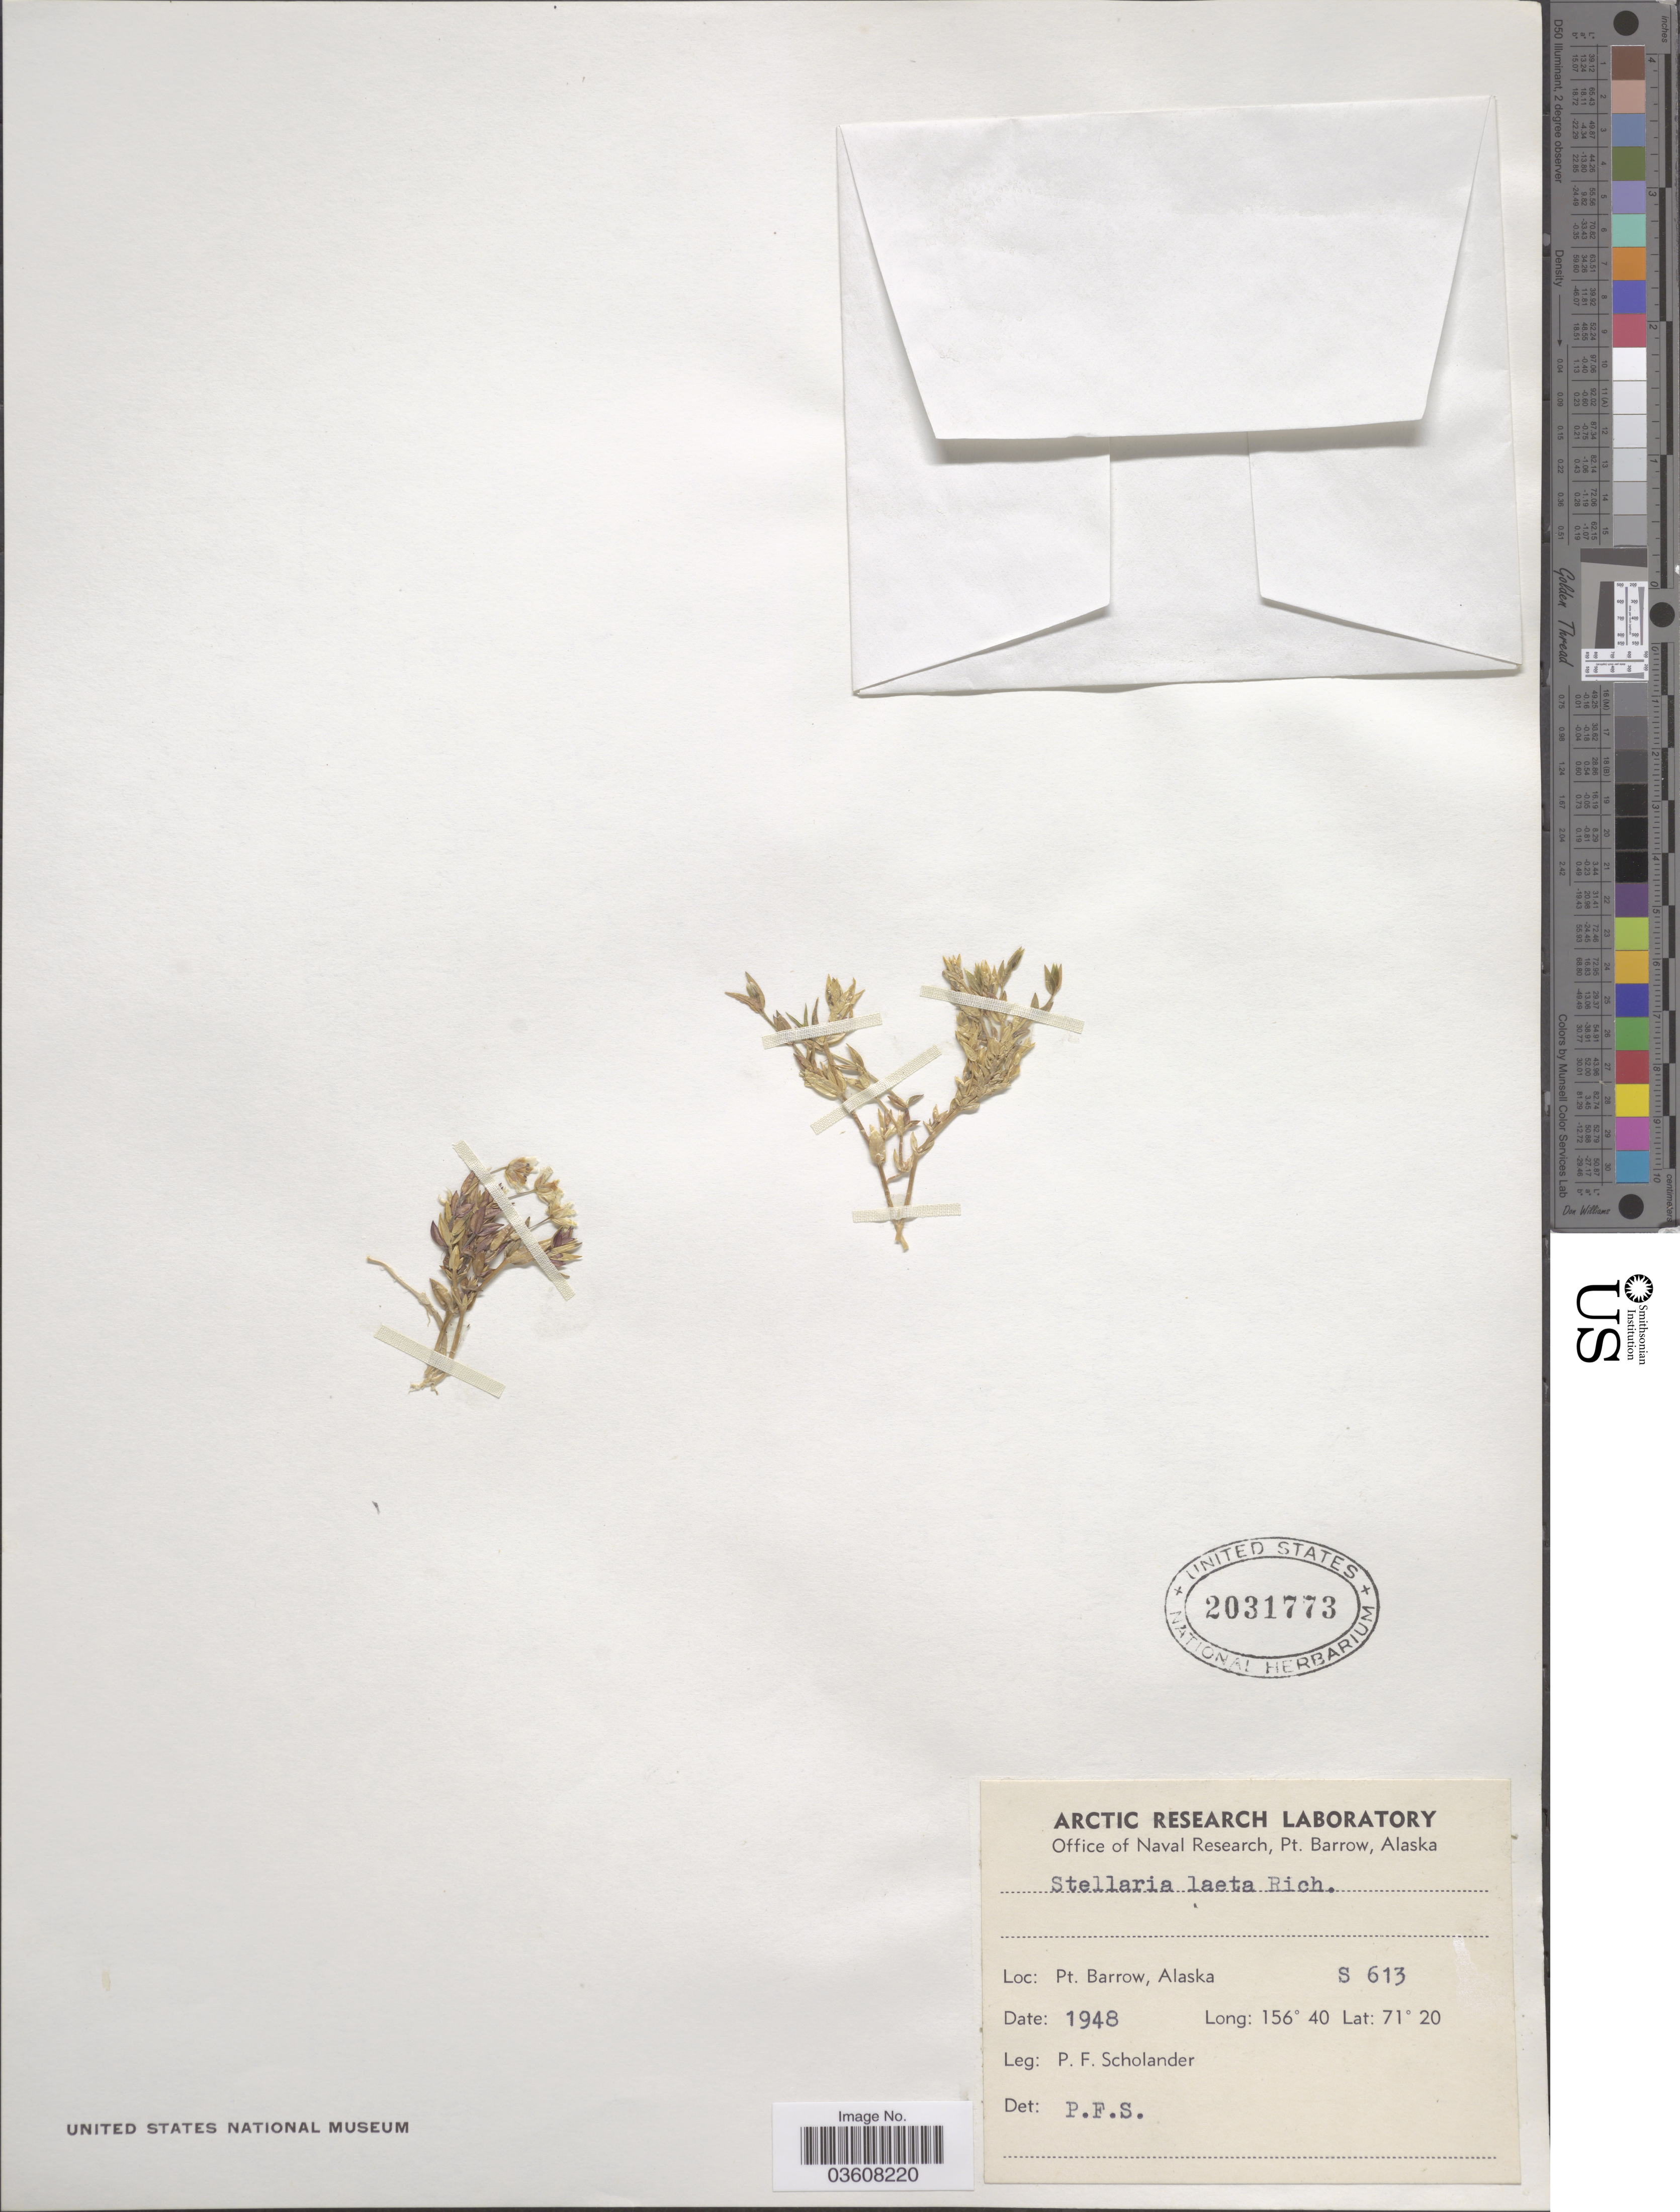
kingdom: Plantae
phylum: Tracheophyta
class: Magnoliopsida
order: Caryophyllales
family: Caryophyllaceae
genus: Stellaria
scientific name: Stellaria laeta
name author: Richards.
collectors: P. Scholander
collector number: S613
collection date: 1948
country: United States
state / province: Alaska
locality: Pt. Barrow.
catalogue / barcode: US 2031773